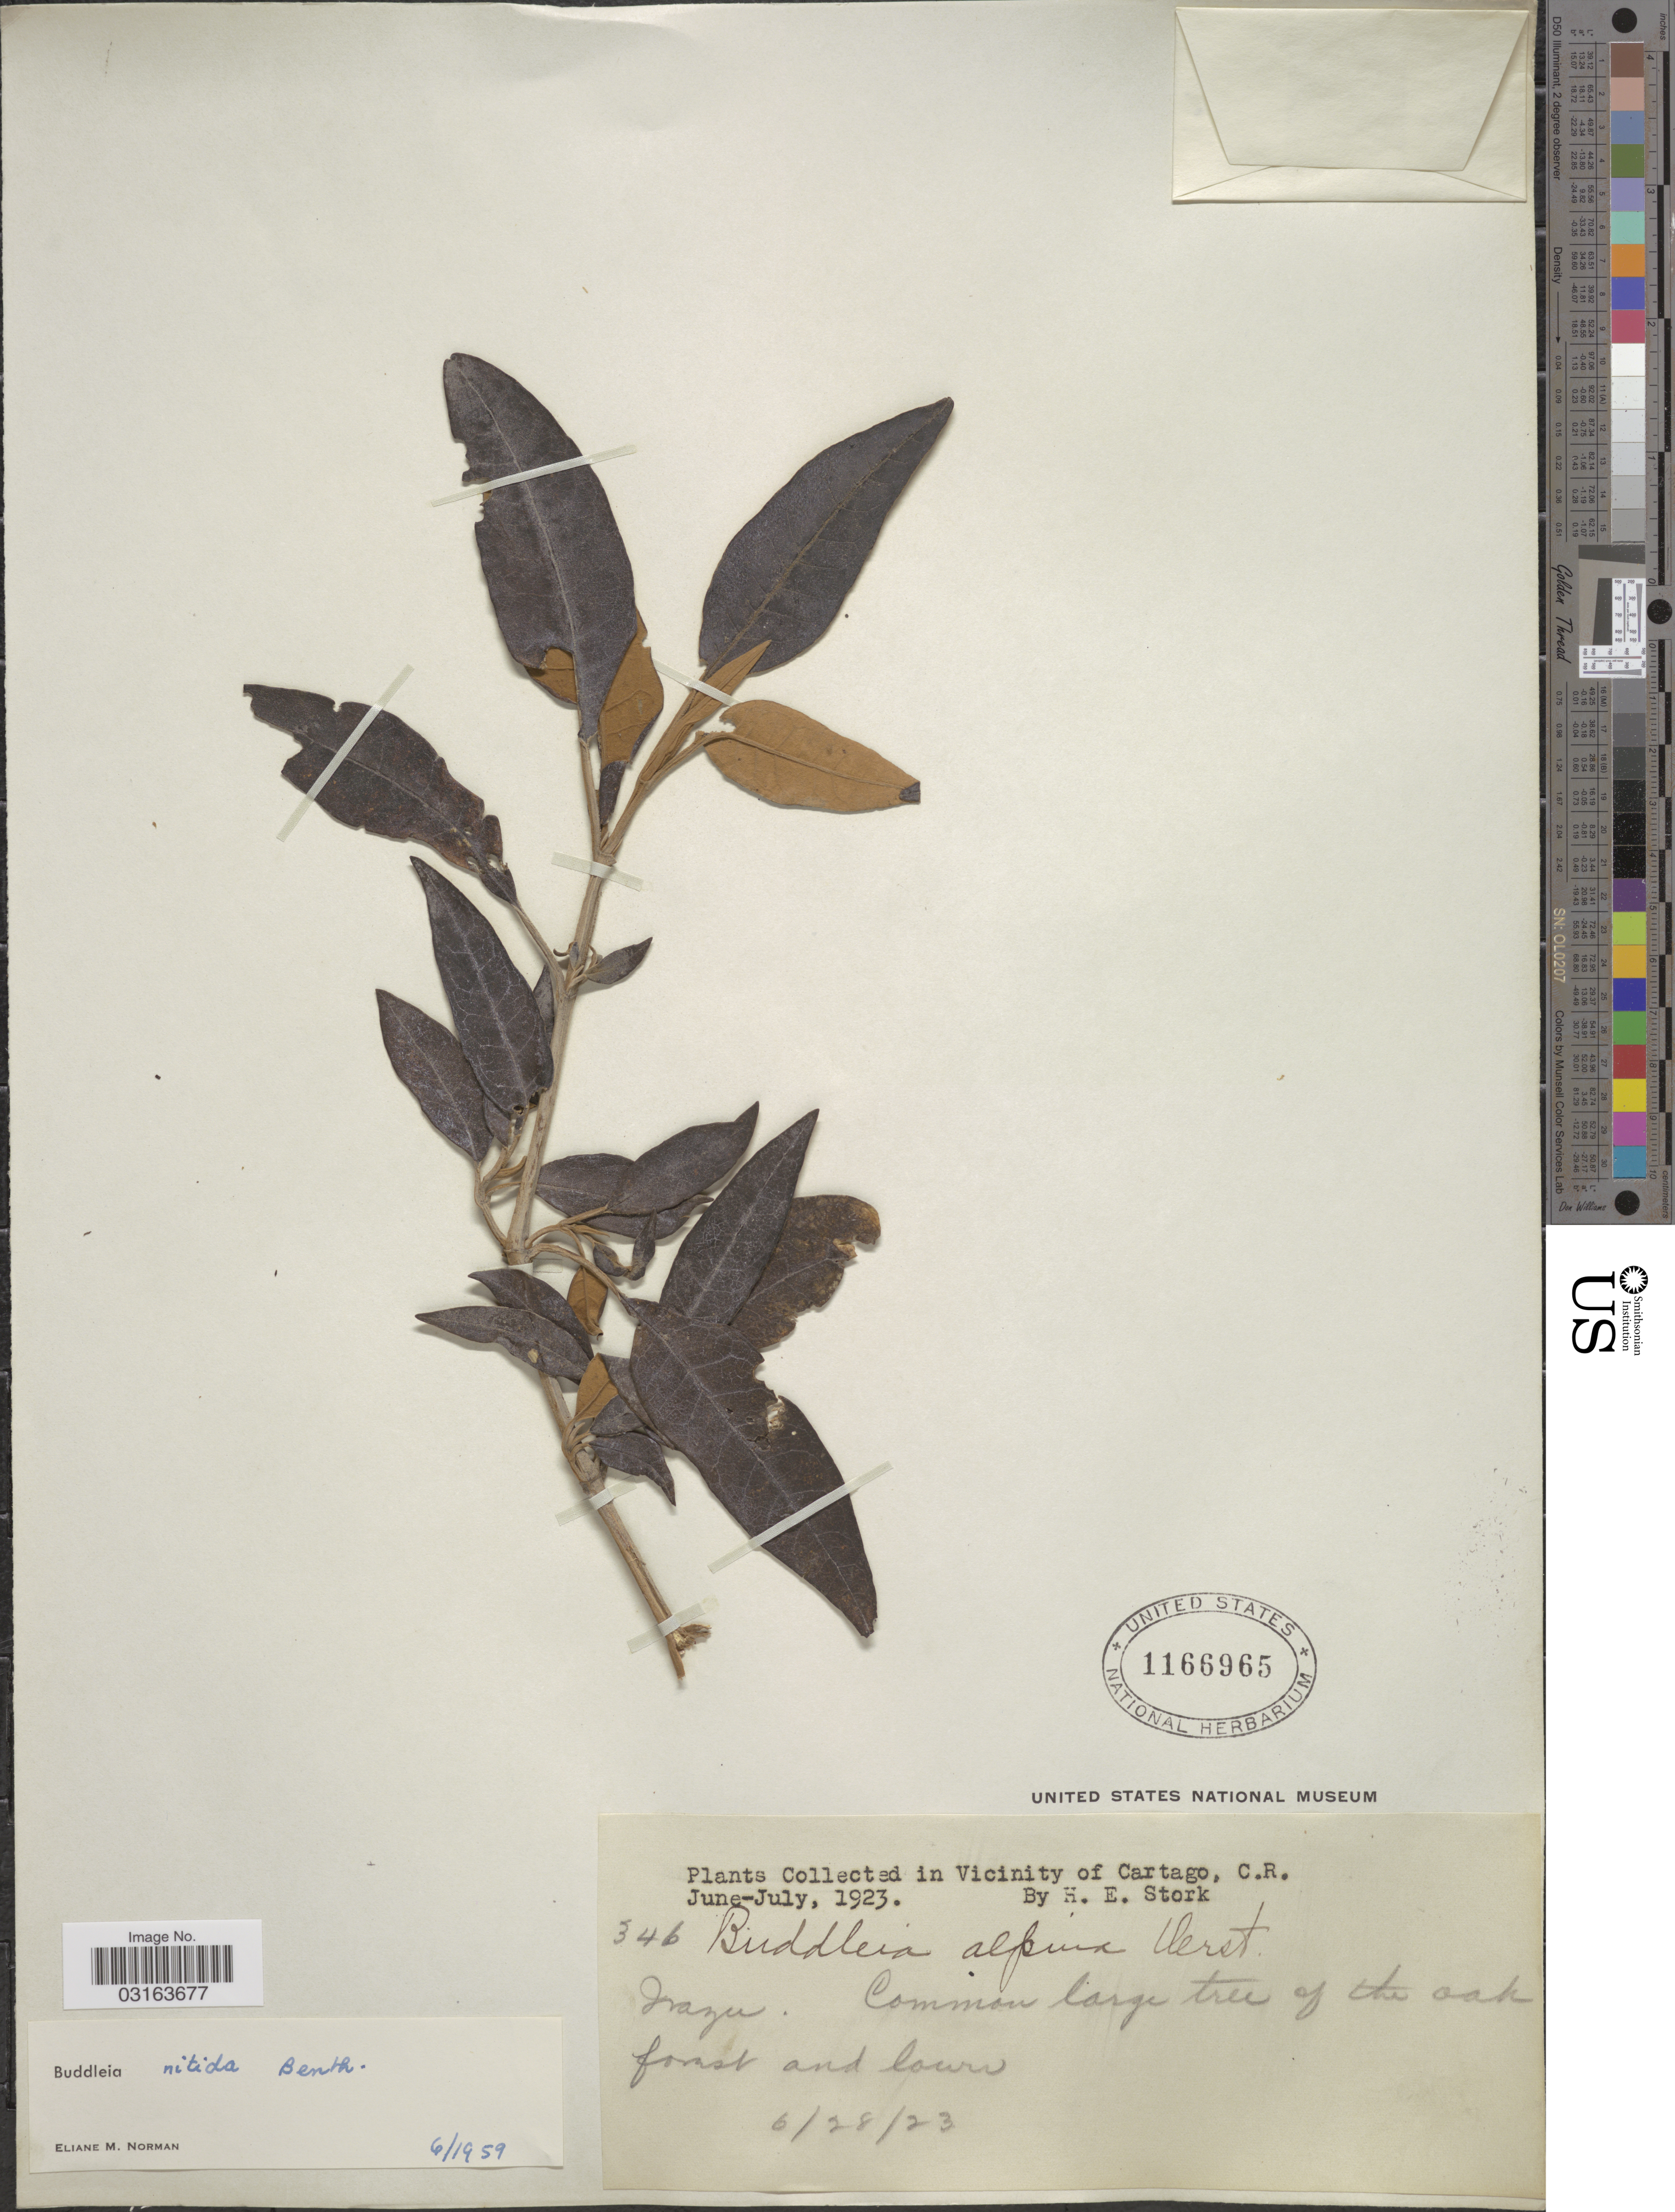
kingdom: Plantae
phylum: Tracheophyta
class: Magnoliopsida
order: Lamiales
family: Scrophulariaceae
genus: Buddleja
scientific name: Buddleja nitida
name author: Benth.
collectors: H. E. Stork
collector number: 346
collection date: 1923-06-28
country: Costa Rica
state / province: Cartago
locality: Vicinity of Cartago. Irazu.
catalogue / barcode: US 1166965